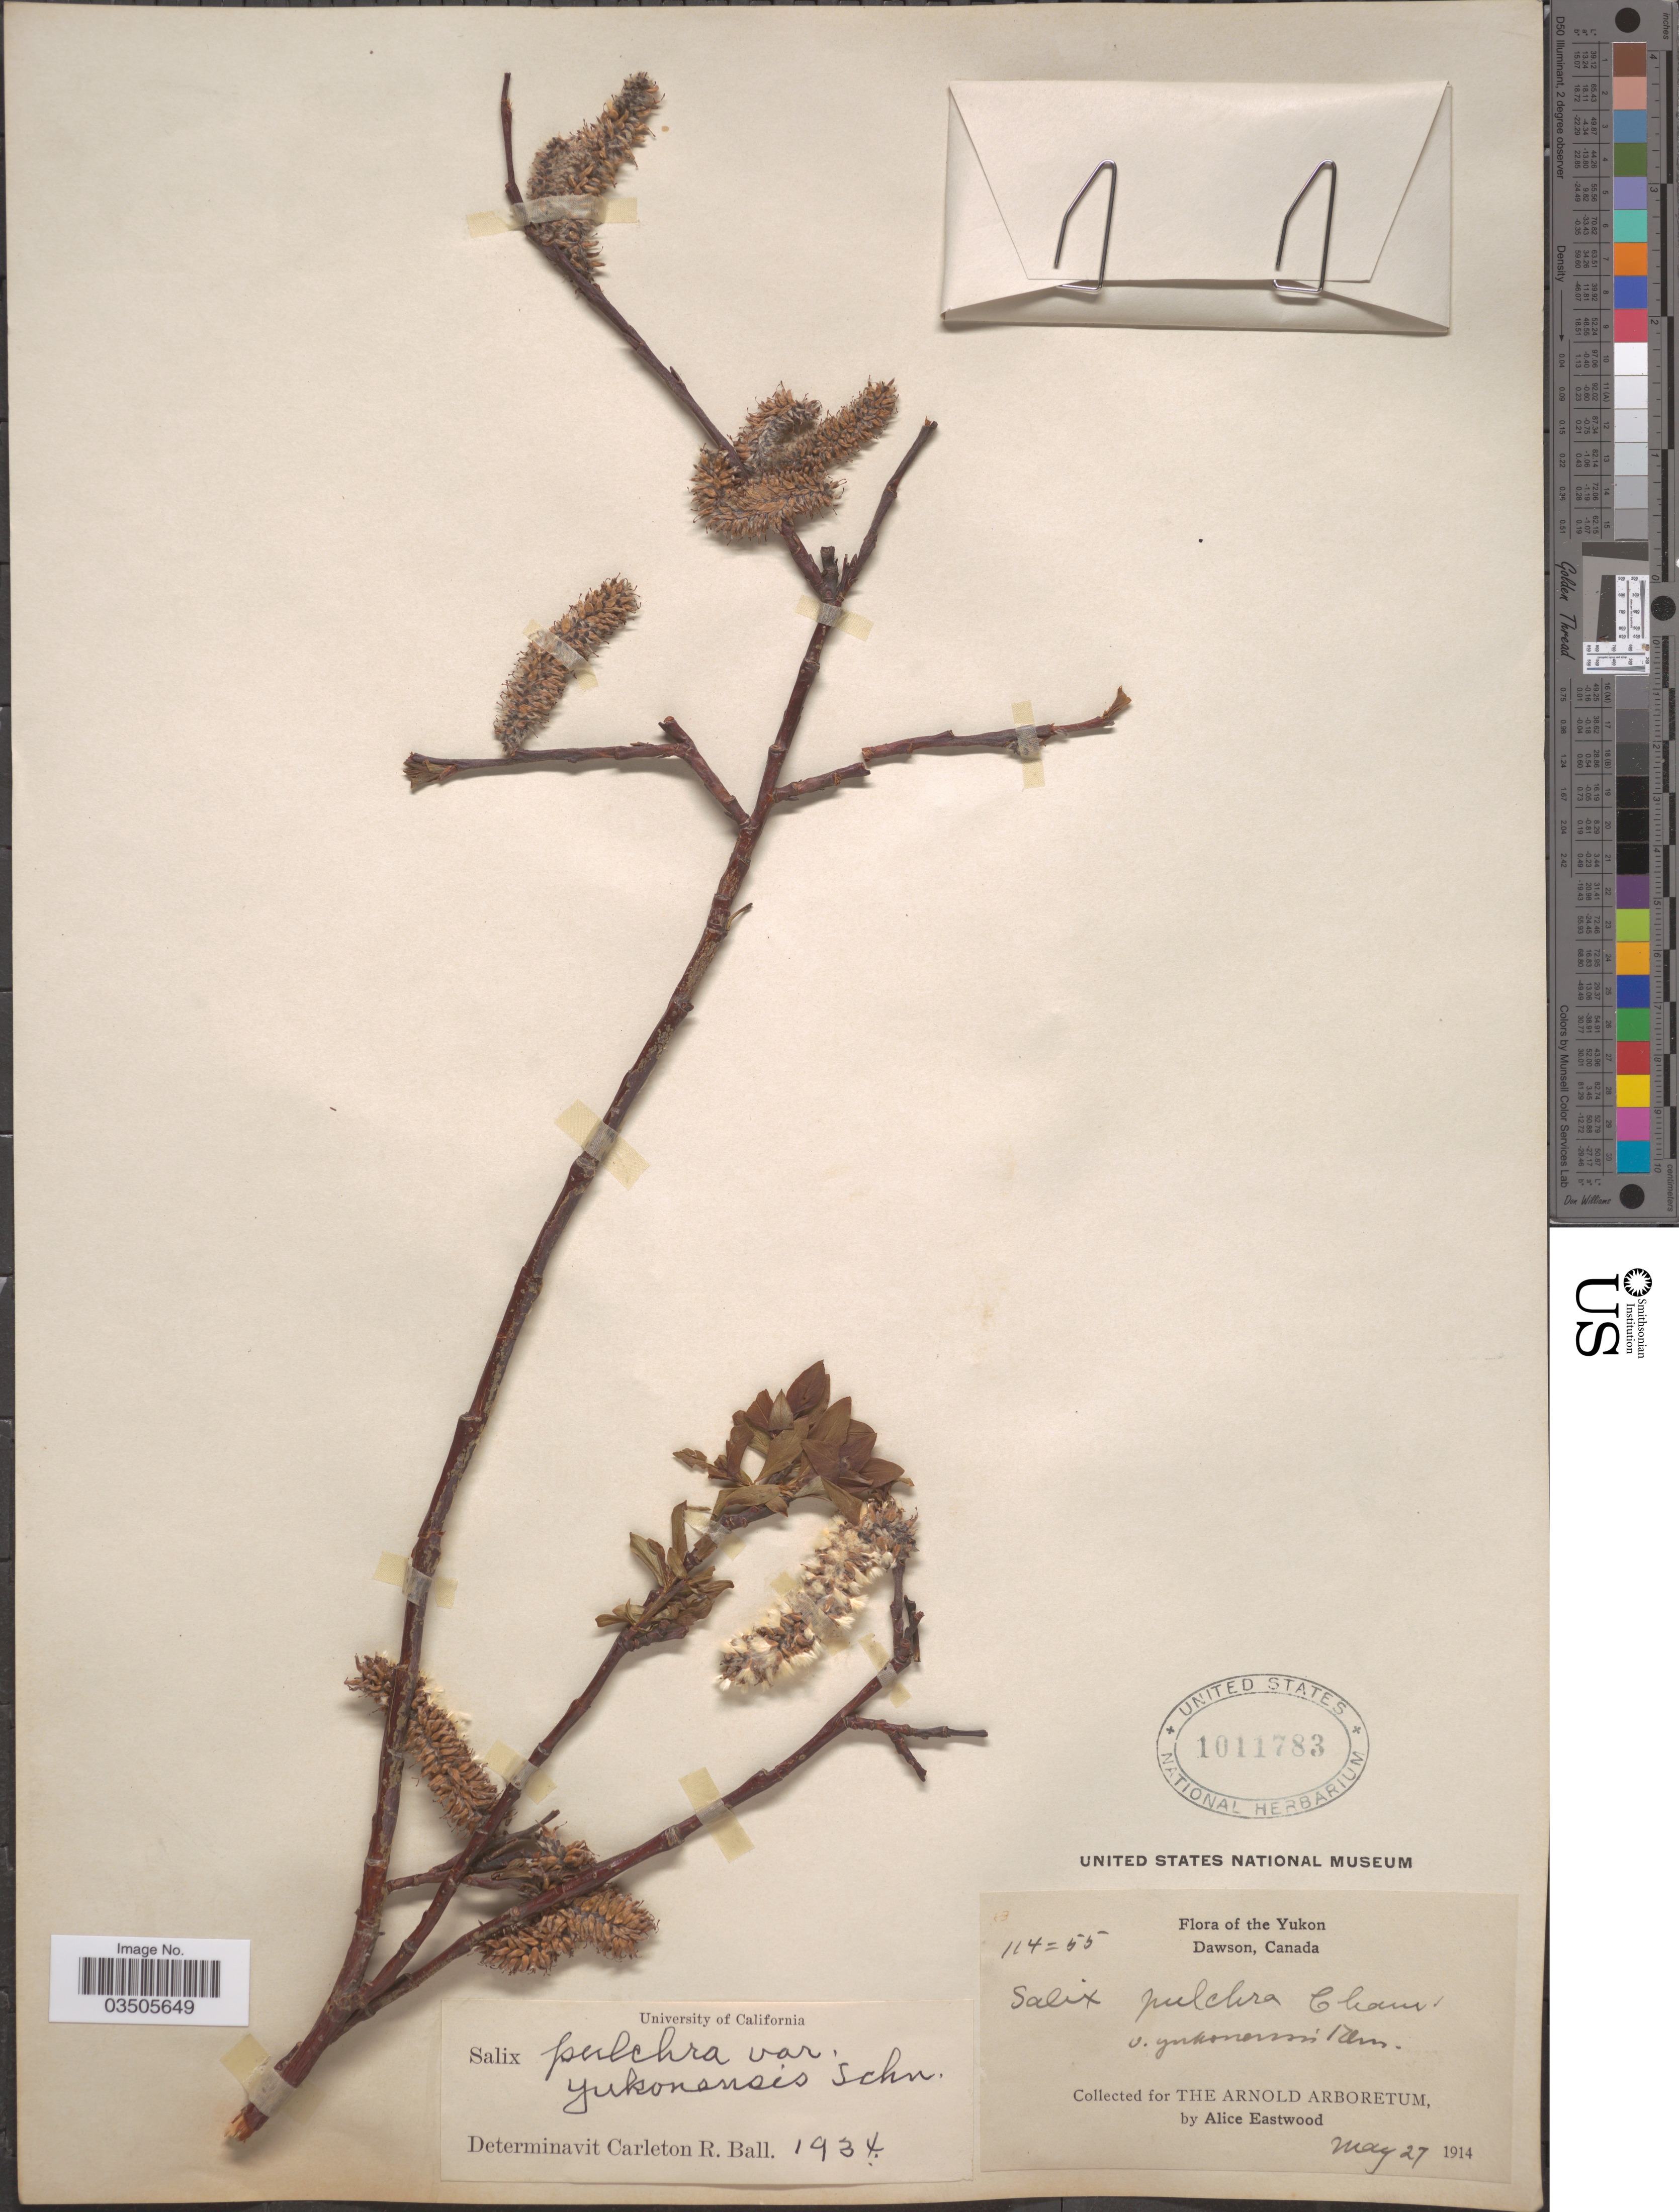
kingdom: Plantae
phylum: Tracheophyta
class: Magnoliopsida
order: Malpighiales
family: Salicaceae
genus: Salix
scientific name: Salix pulchra var. yukonensis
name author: C.K. Schneid.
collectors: A. Eastwood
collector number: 114=55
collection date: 1914-05-27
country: Canada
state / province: Yukon Territory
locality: Yukon. Dawson.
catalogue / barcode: US 1011783